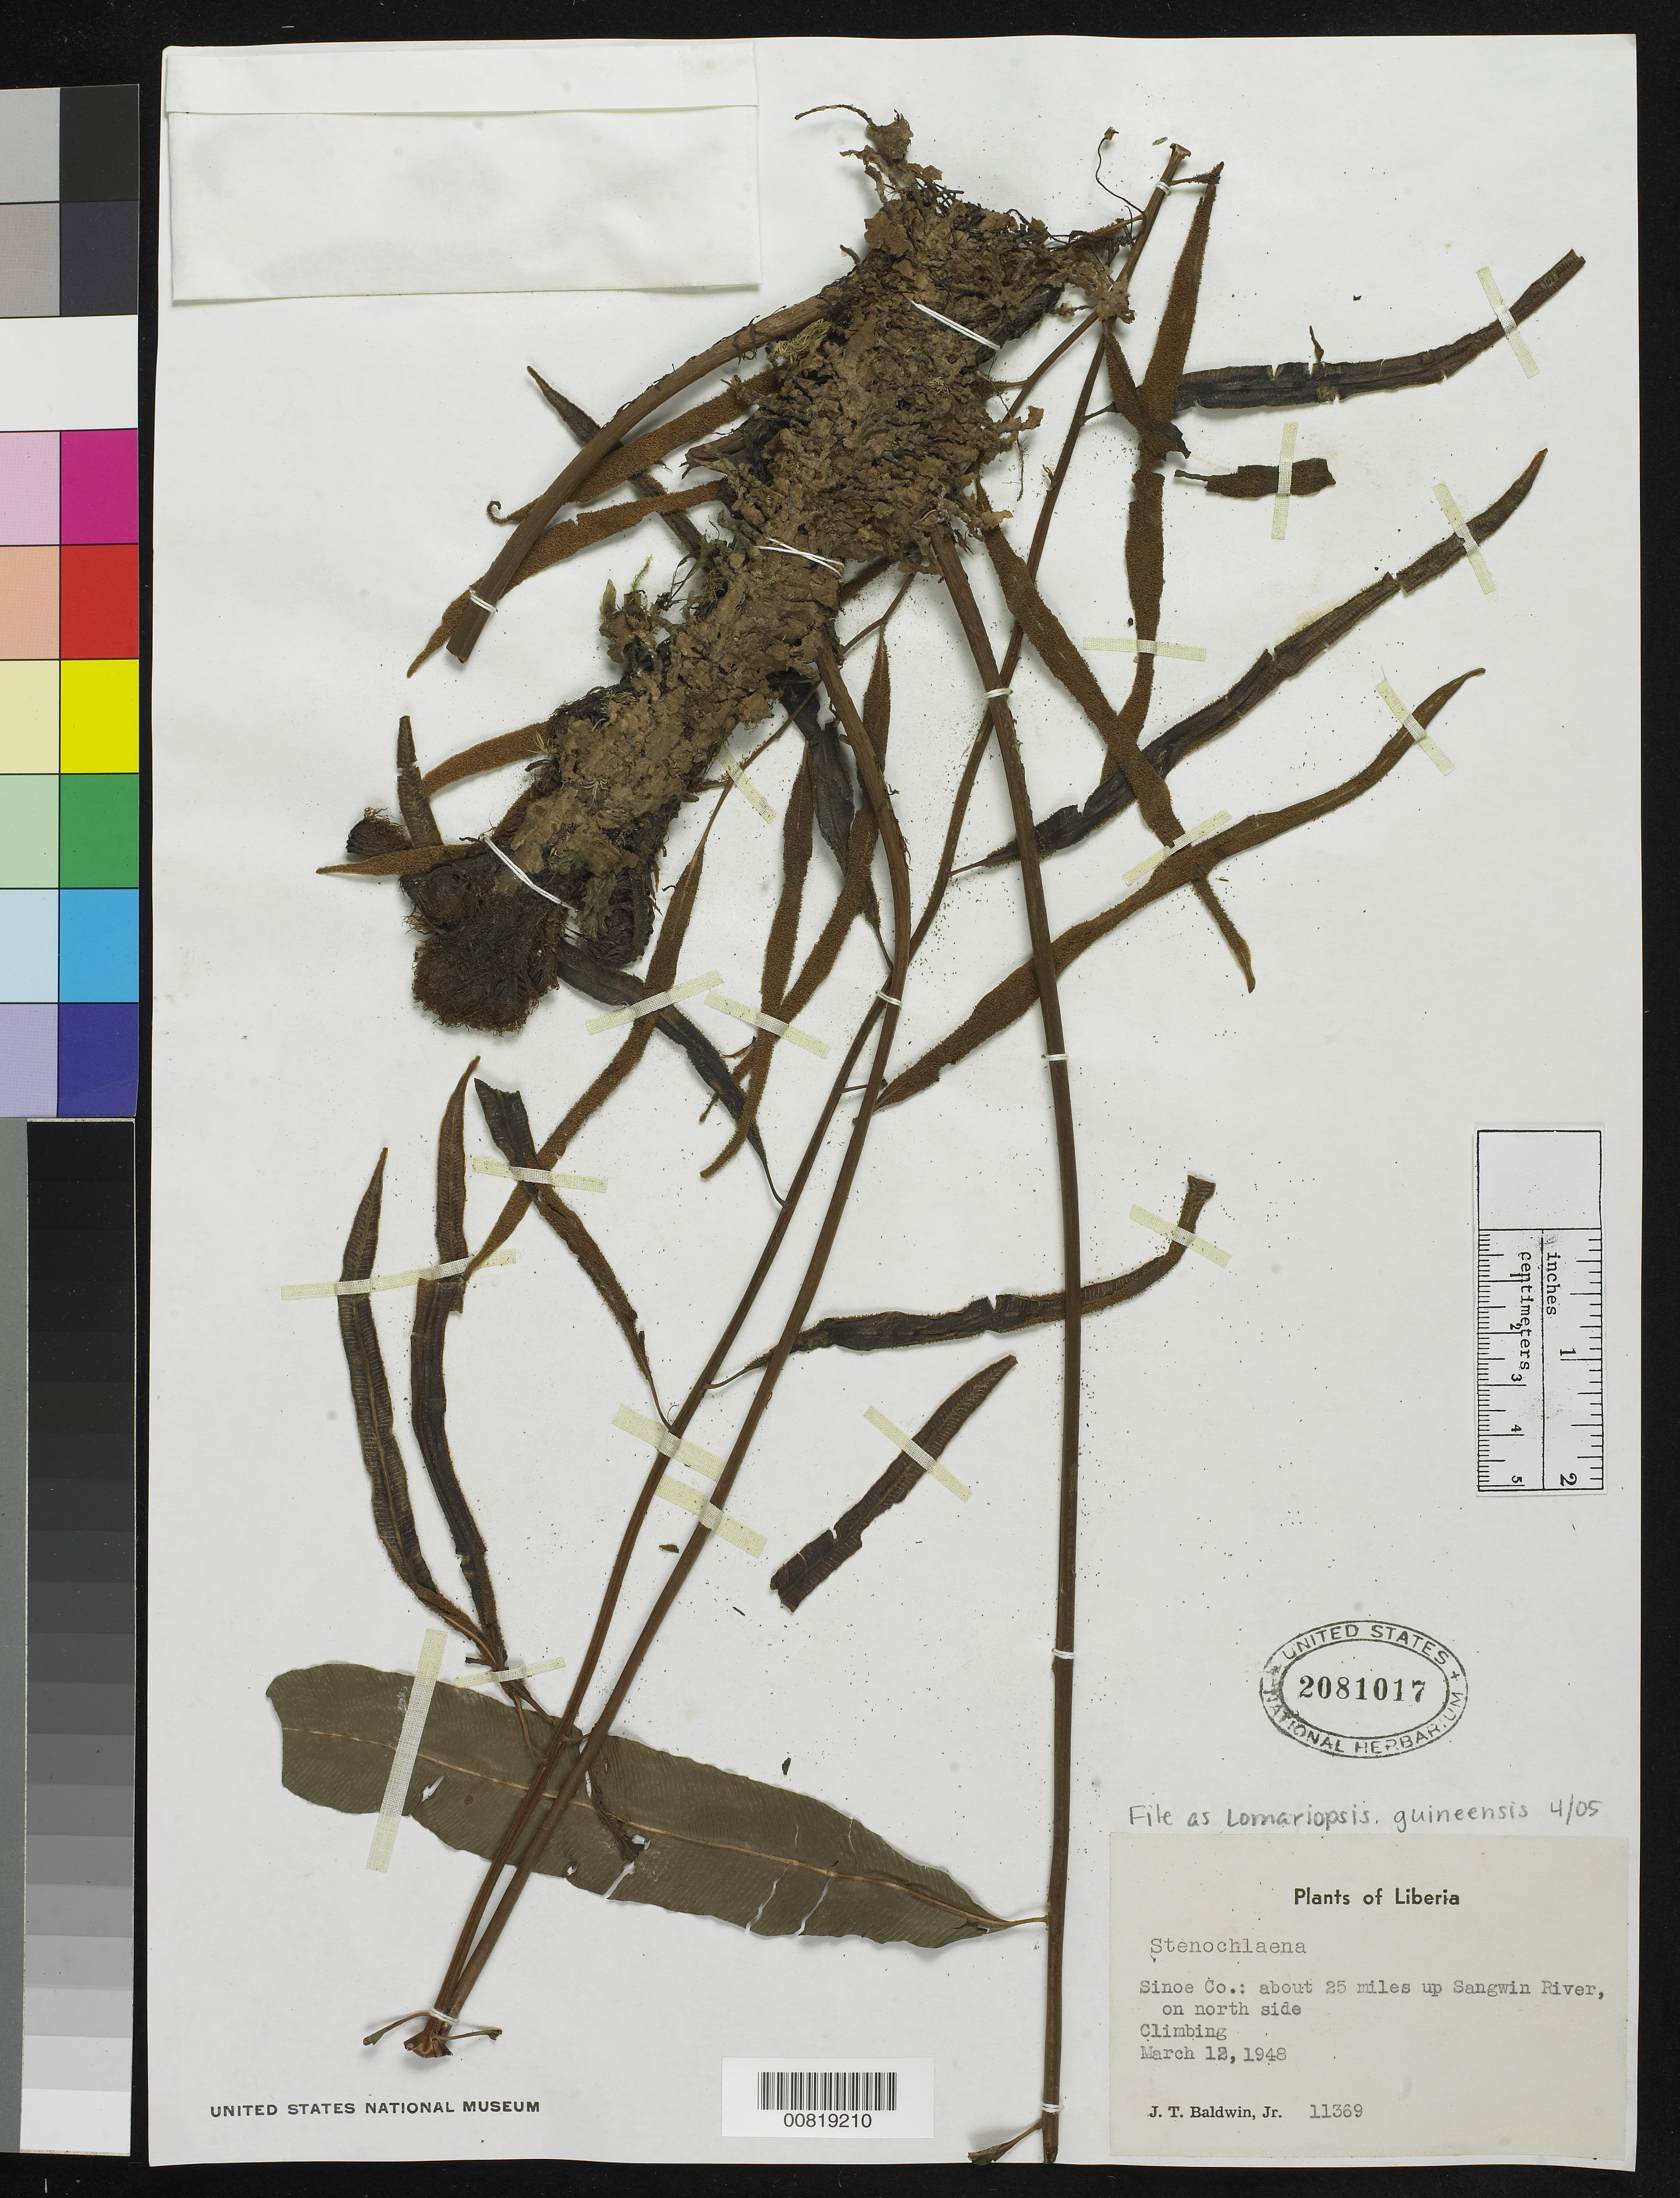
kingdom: Plantae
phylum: Tracheophyta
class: Polypodiopsida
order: Polypodiales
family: Lomariopsidaceae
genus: Lomariopsis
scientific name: Lomariopsis guineensis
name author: Holttum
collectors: J. T. Baldwin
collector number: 11369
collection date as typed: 12 Mar 1948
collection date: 1948-03-12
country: Liberia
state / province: Sinoe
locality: about 25 miles up Sangwin River, on N side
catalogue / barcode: US 2081017